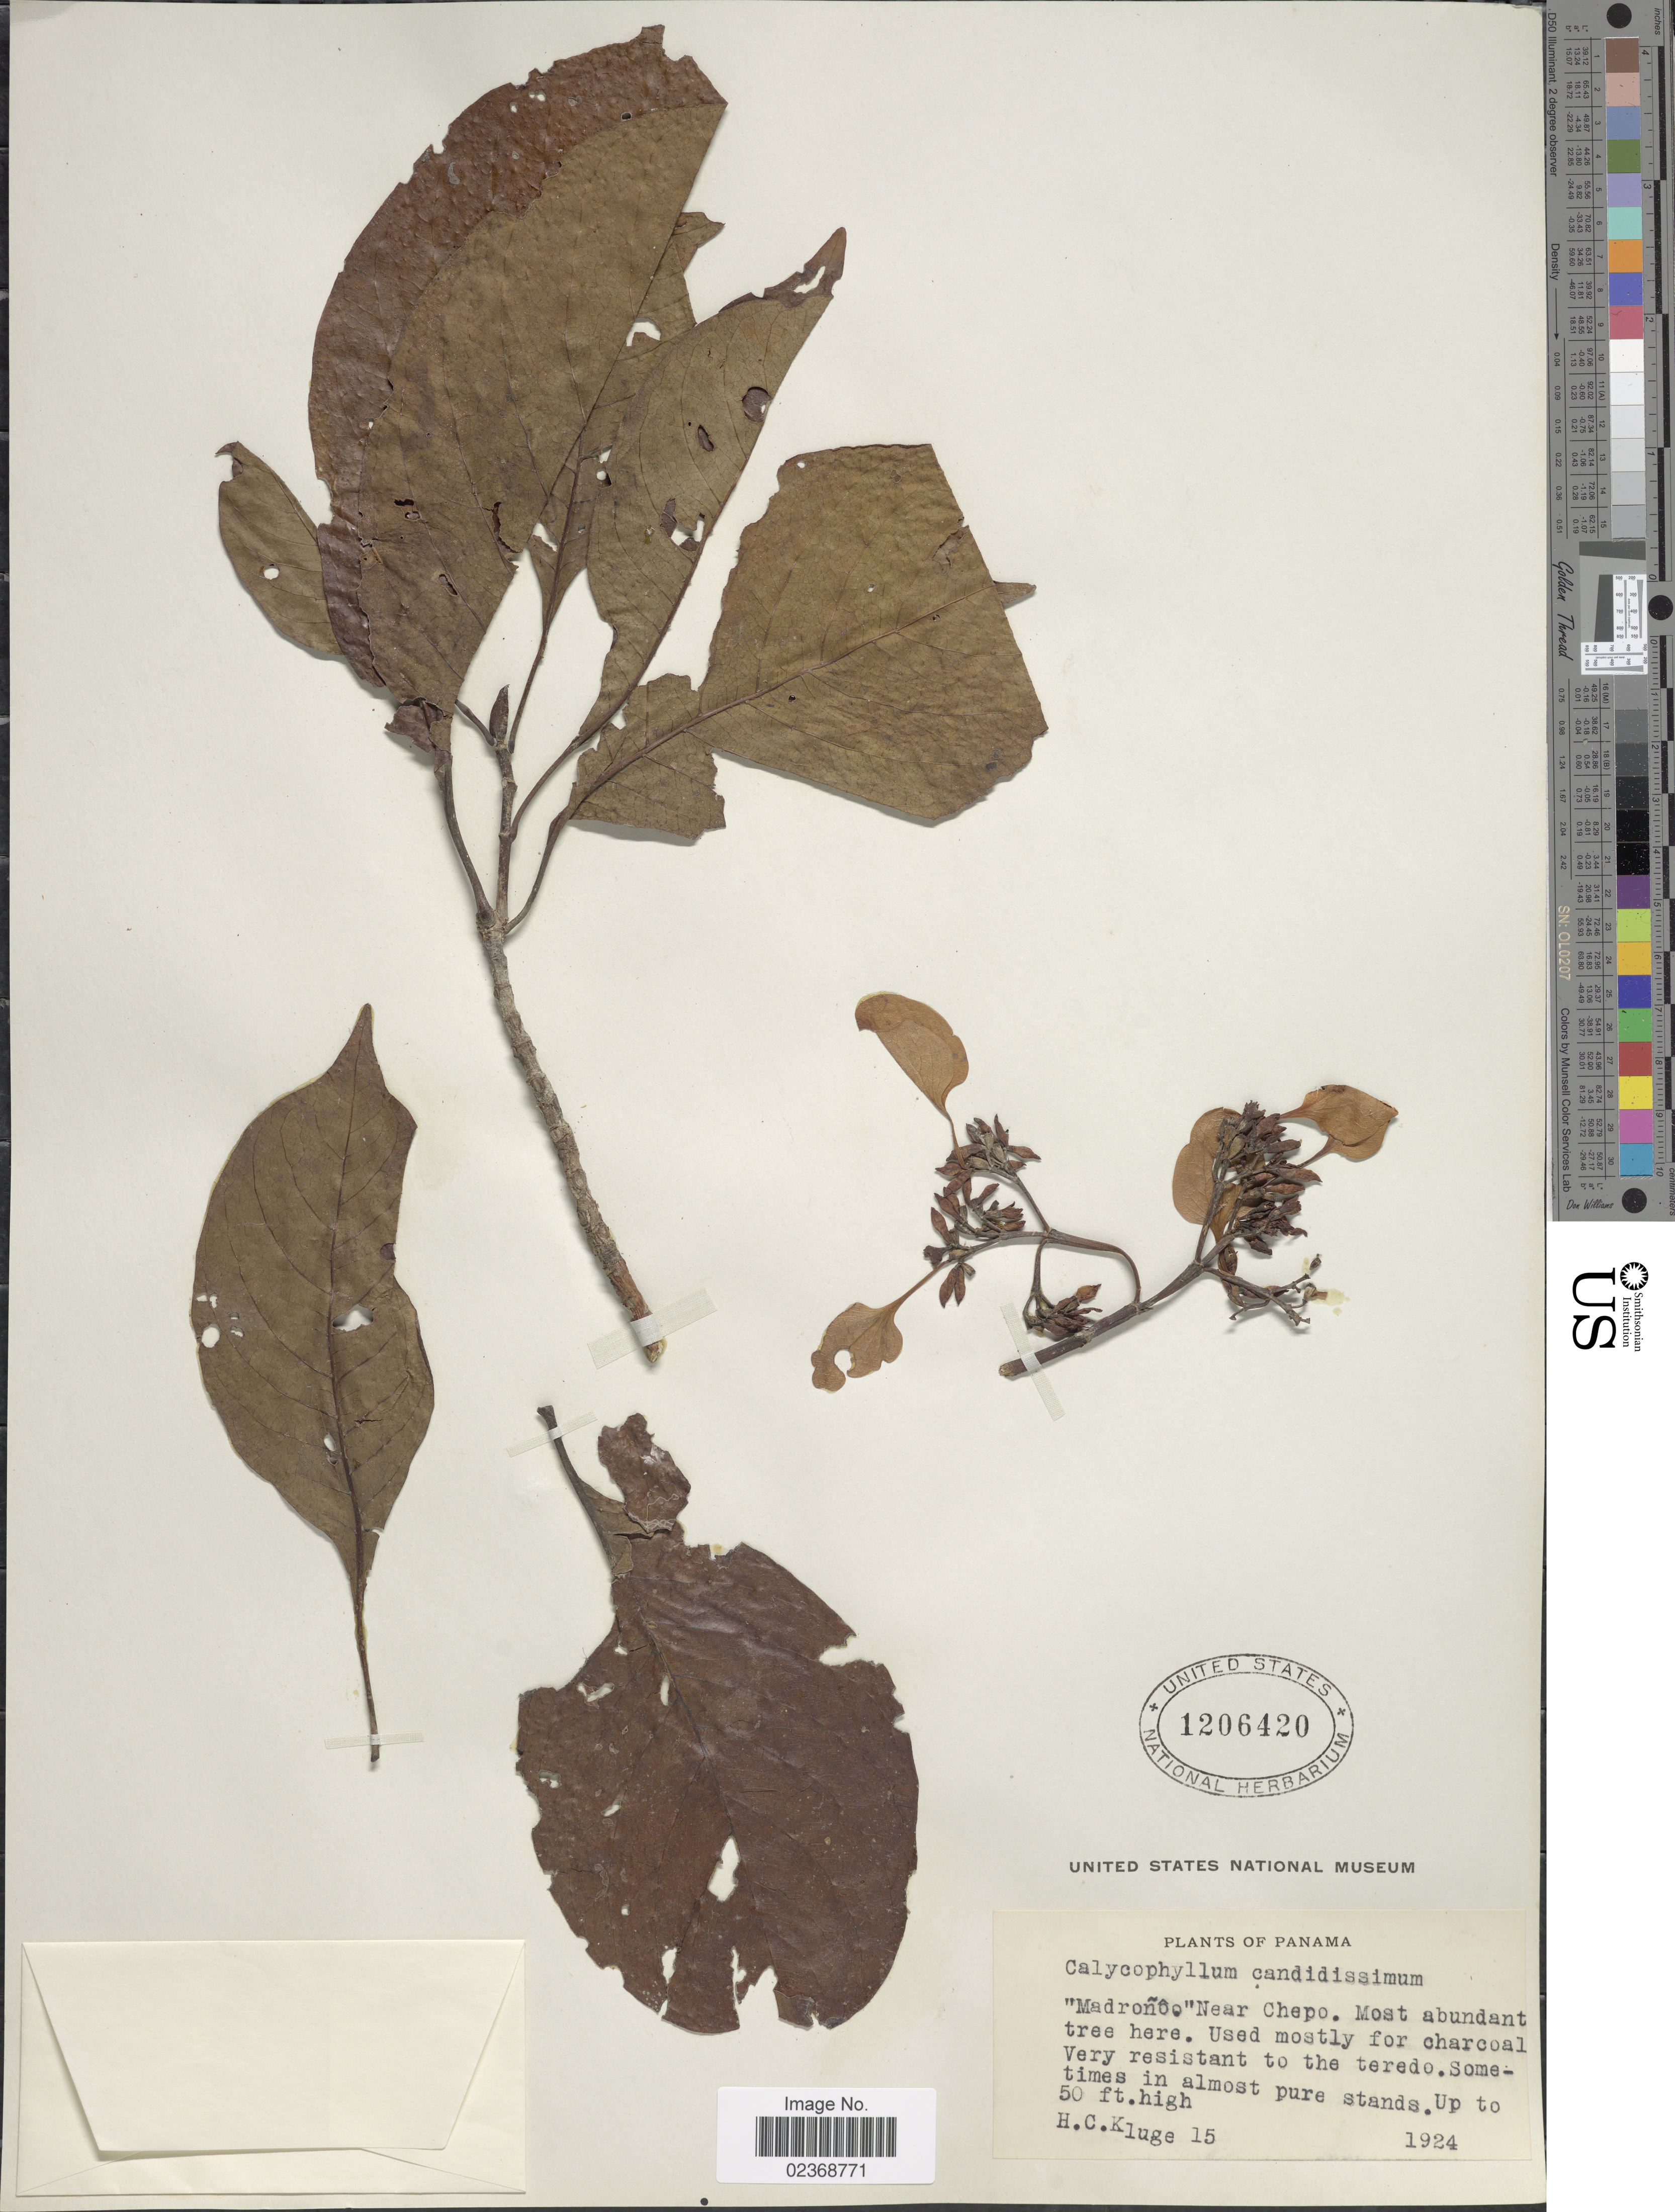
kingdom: Plantae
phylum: Tracheophyta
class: Magnoliopsida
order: Gentianales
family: Rubiaceae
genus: Calycophyllum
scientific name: Calycophyllum candidissimum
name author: (Vahl) DC.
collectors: H. C. Kluge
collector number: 15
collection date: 1924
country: Panama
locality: Madrono.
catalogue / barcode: US 1206420